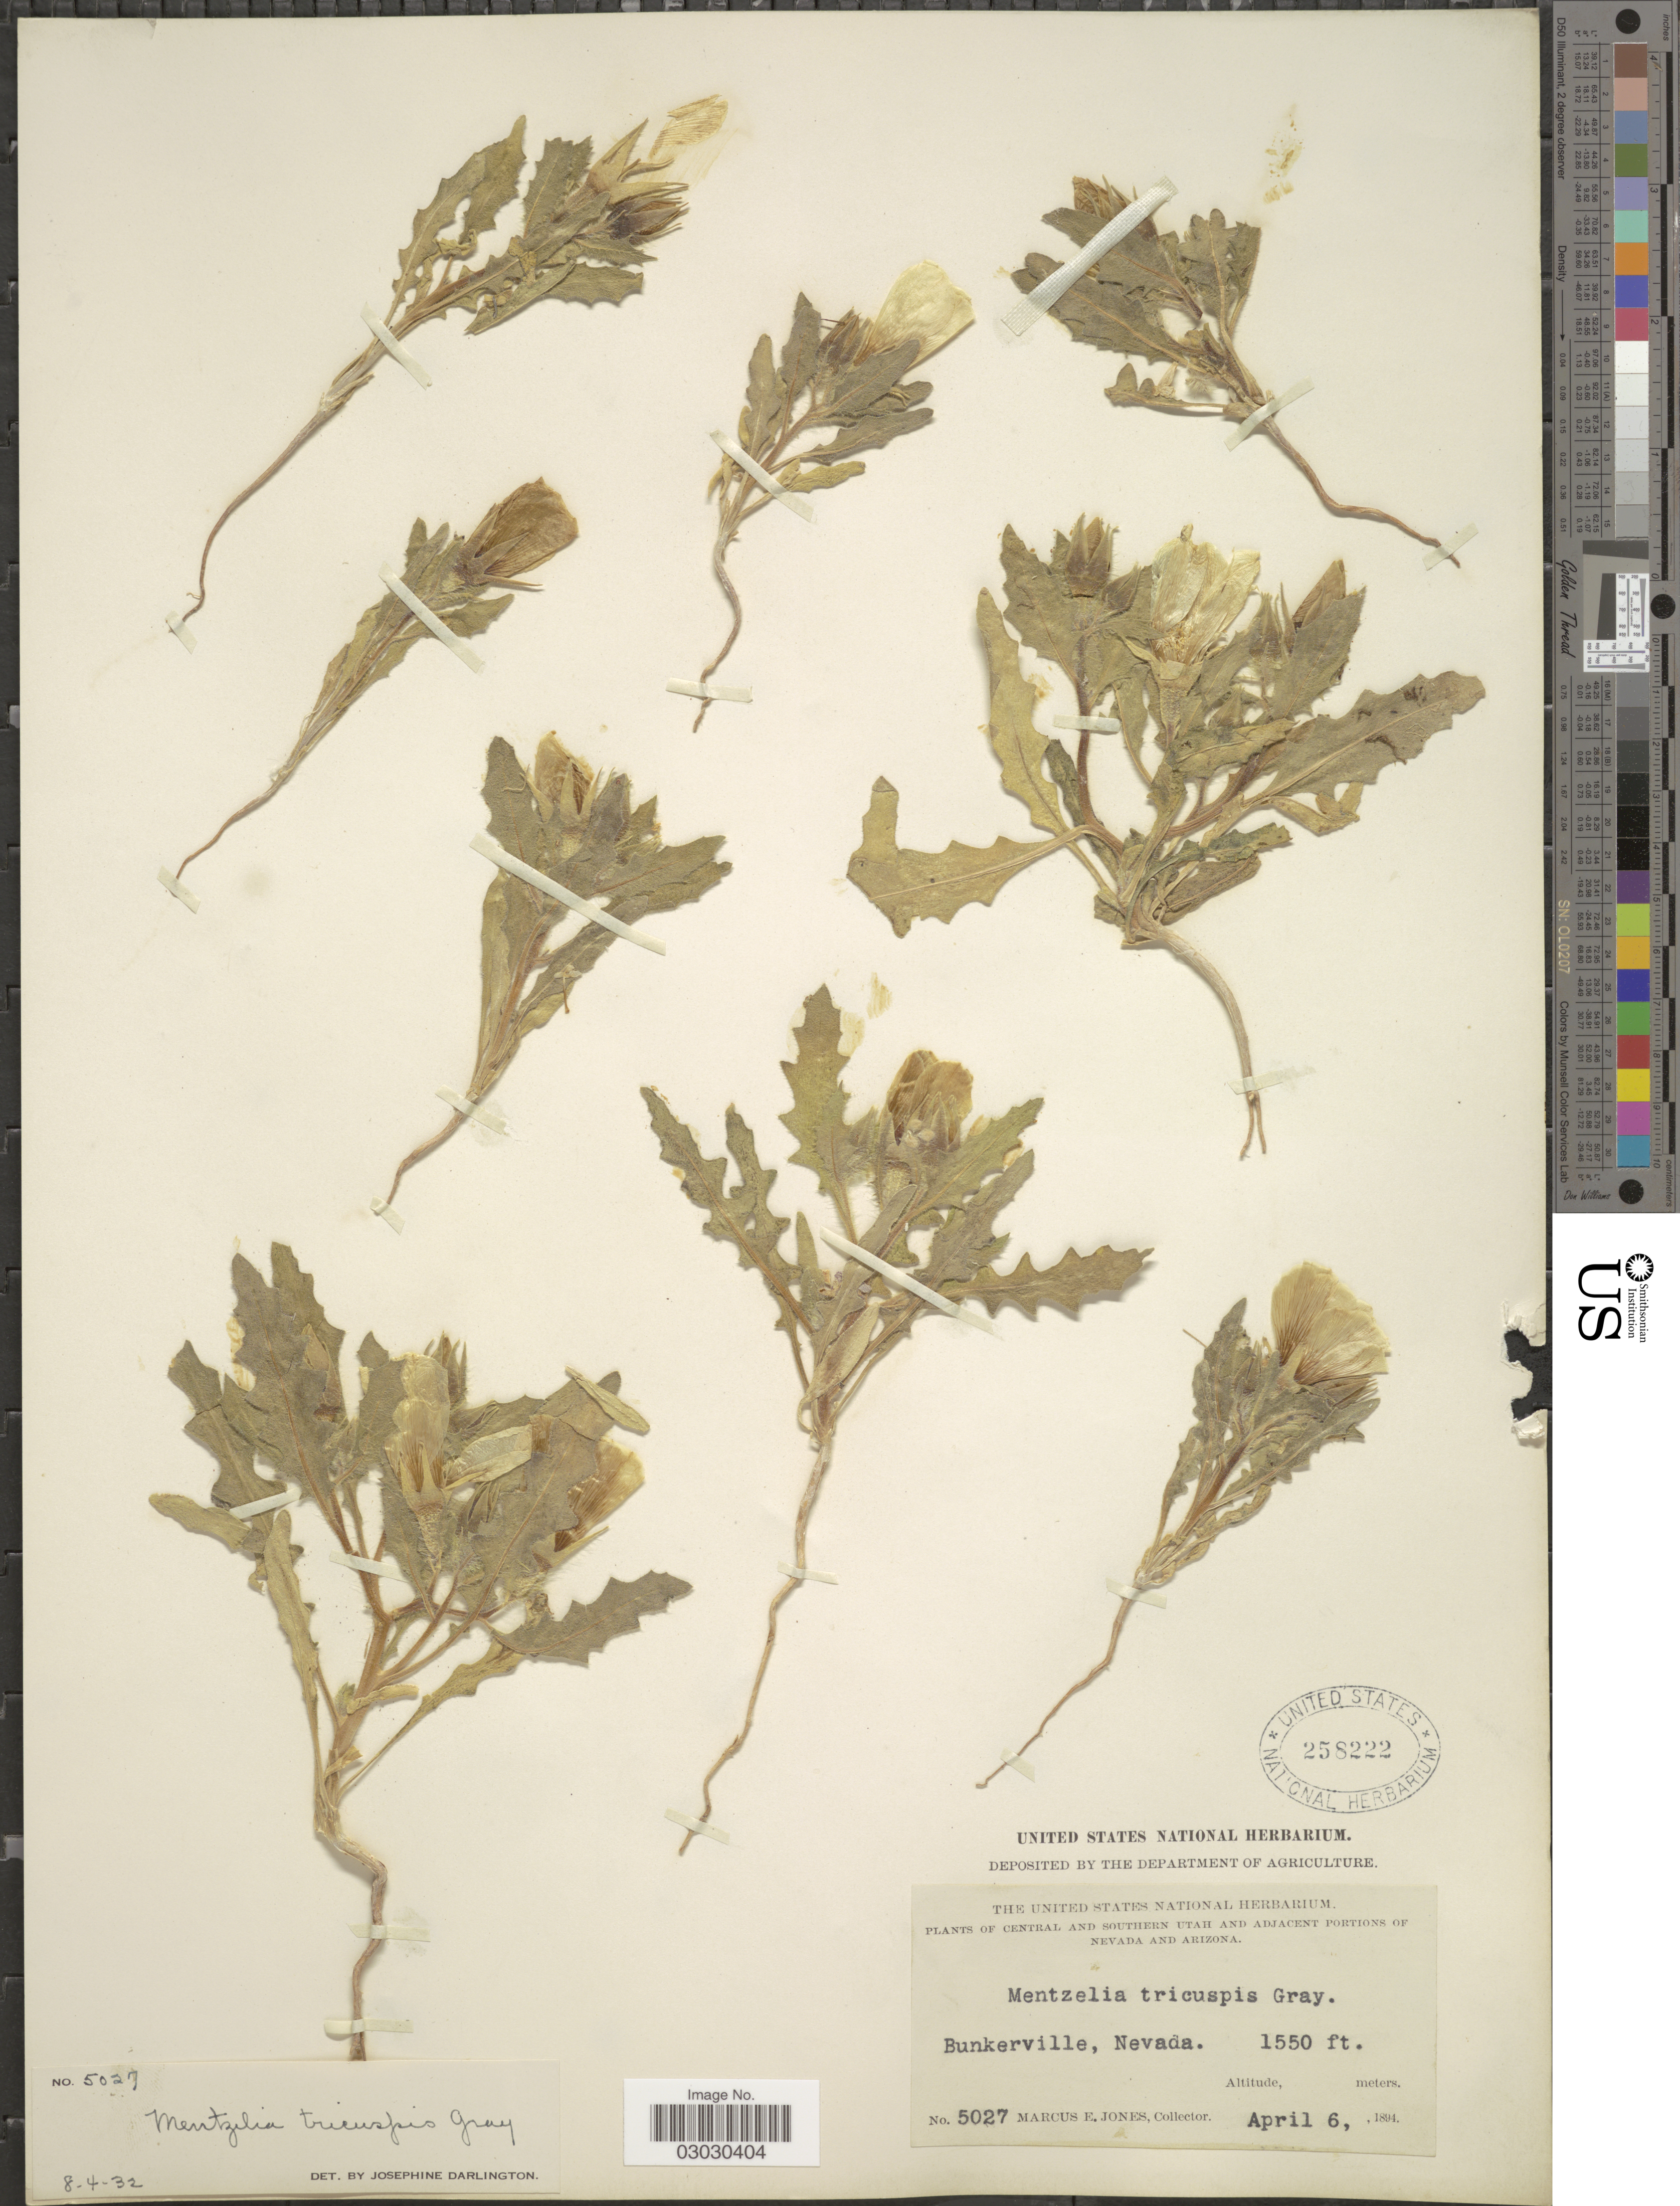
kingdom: Plantae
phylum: Tracheophyta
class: Magnoliopsida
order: Cornales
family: Loasaceae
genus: Mentzelia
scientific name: Mentzelia tricuspis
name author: A. Gray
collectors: M. E. Jones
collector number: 5027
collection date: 1894-04-06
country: United States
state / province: Nevada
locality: Adjacent portions of Nevada. Bunkerville.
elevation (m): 472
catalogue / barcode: US 258222